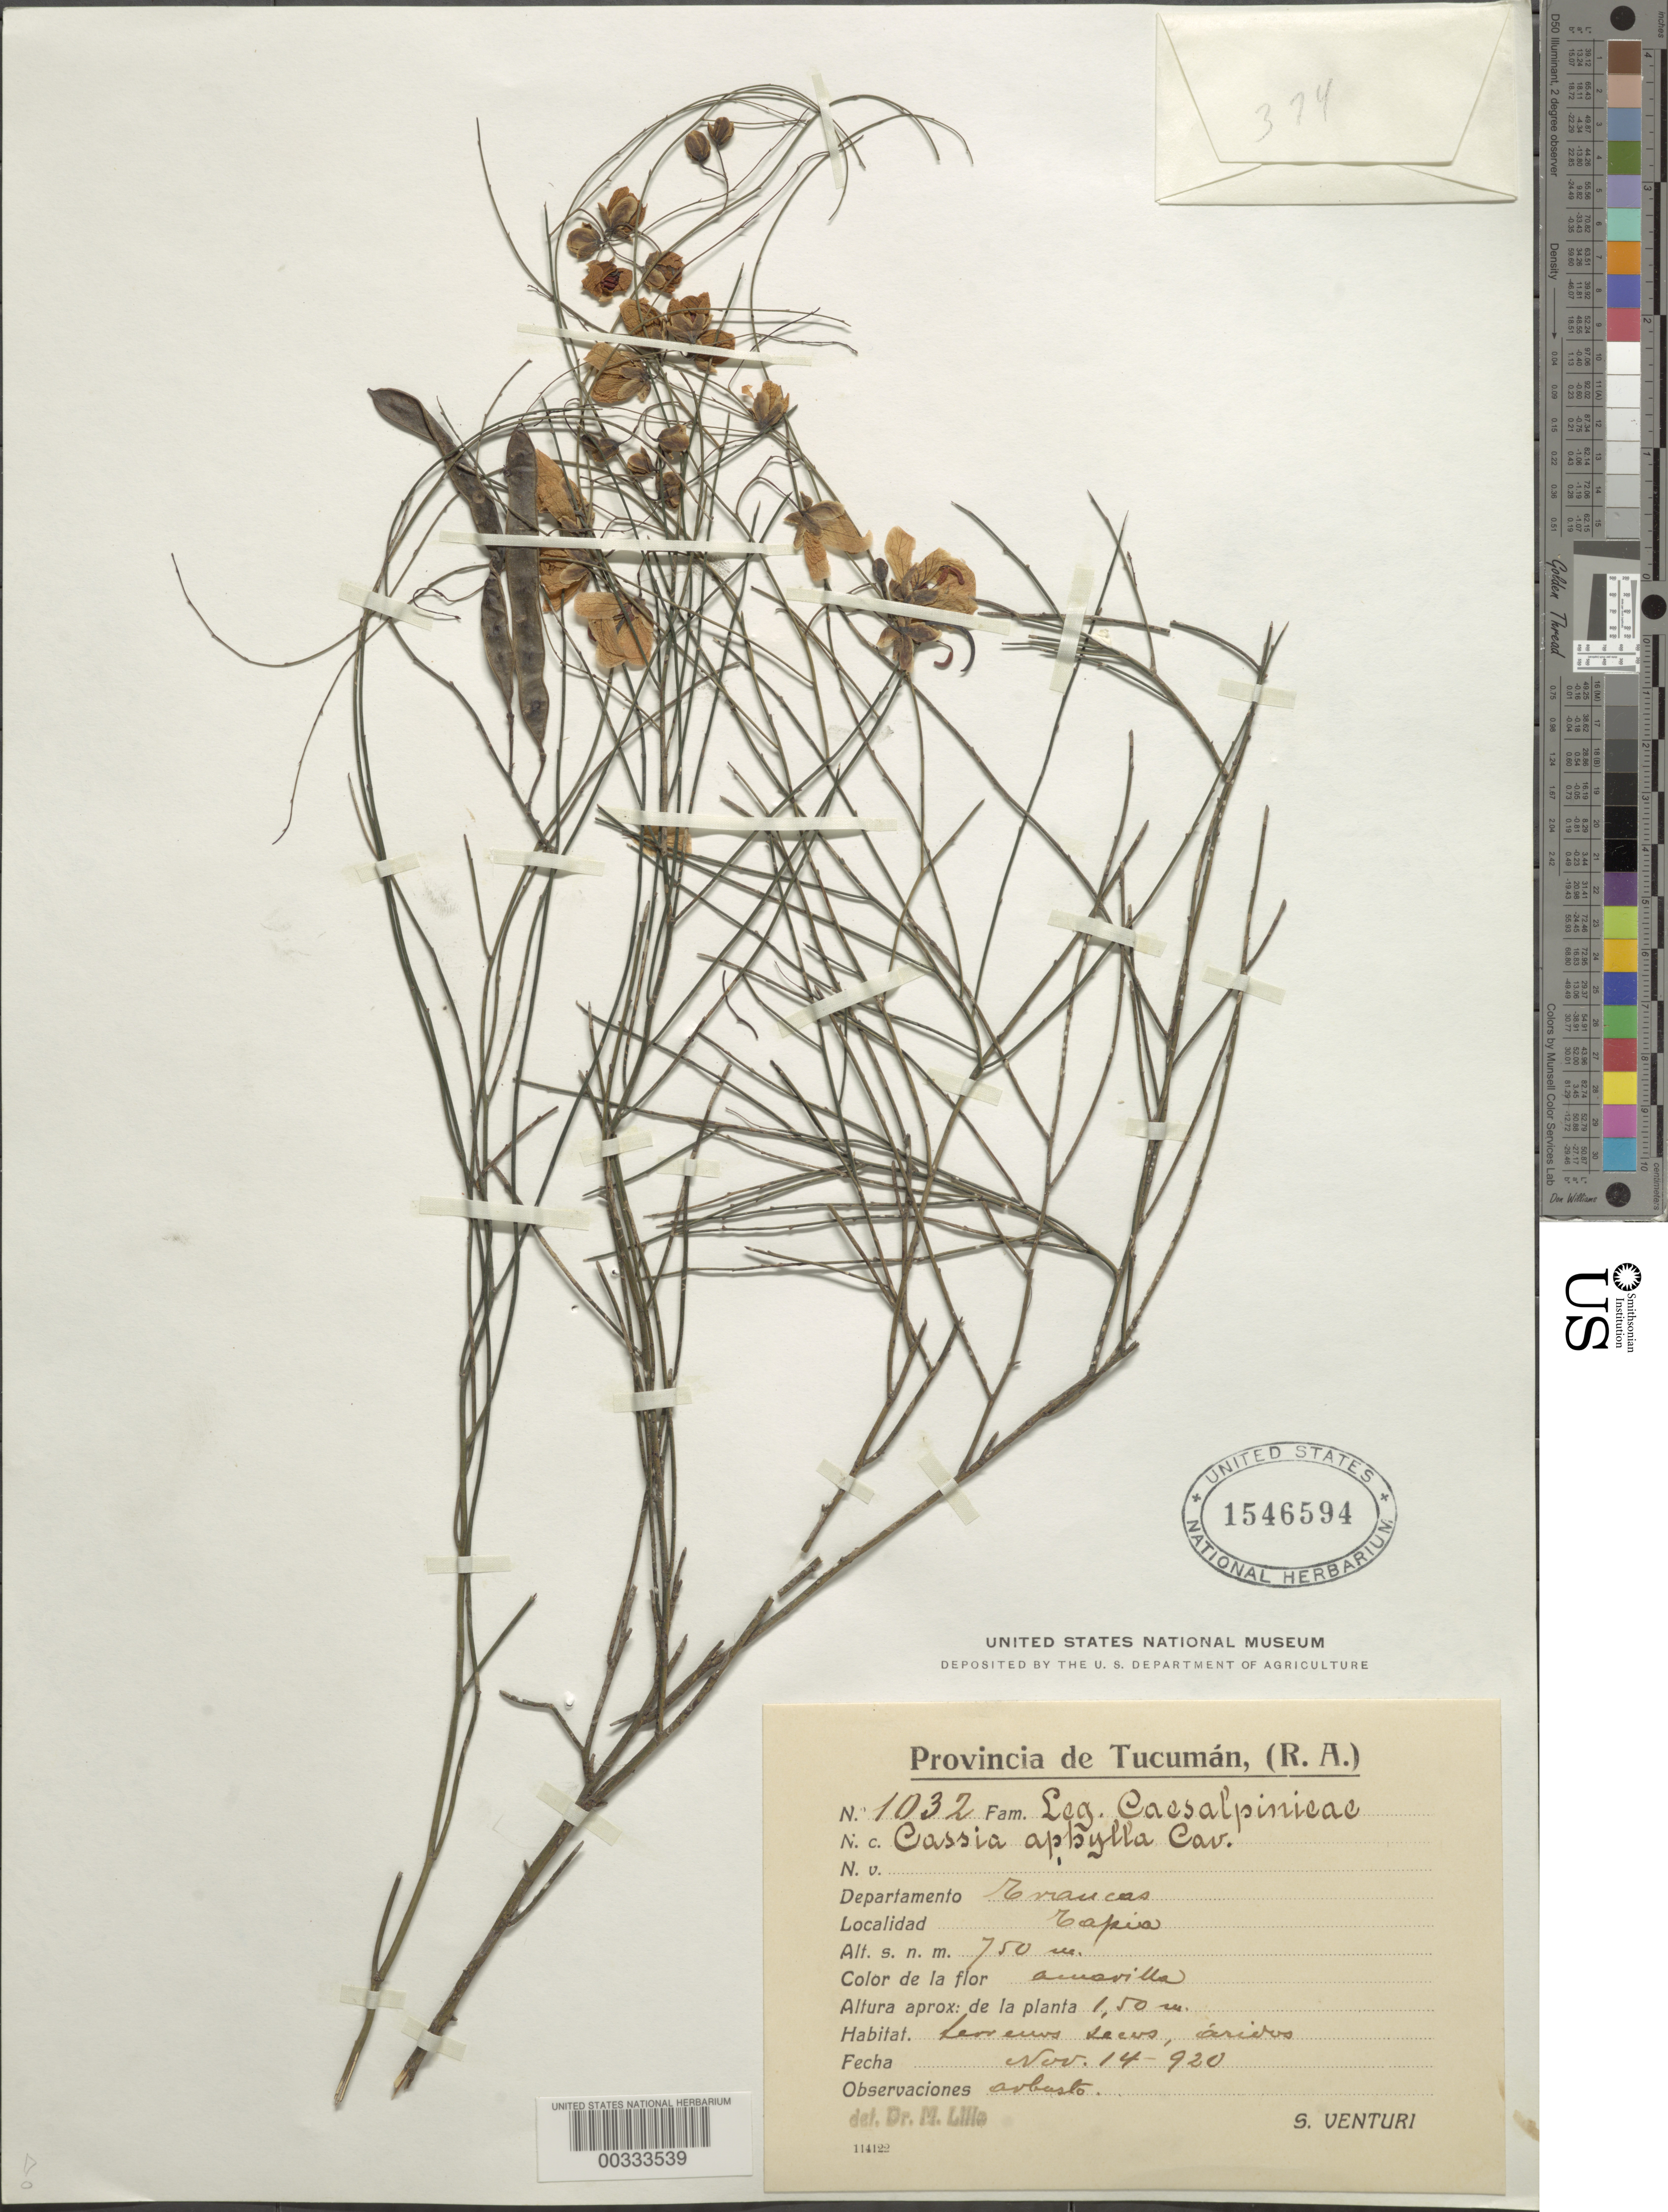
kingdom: Plantae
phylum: Tracheophyta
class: Magnoliopsida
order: Fabales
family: Fabaceae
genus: Senna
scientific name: Senna aphylla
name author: (Cav.) H.S. Irwin & Barneby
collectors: S. Venturi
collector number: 1032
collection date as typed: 14 Nov 1920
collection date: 1920-11-14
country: Argentina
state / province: Tucumán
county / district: Trancas ?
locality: Craucas Dept. (?), Capia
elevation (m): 750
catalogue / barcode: US 1546594